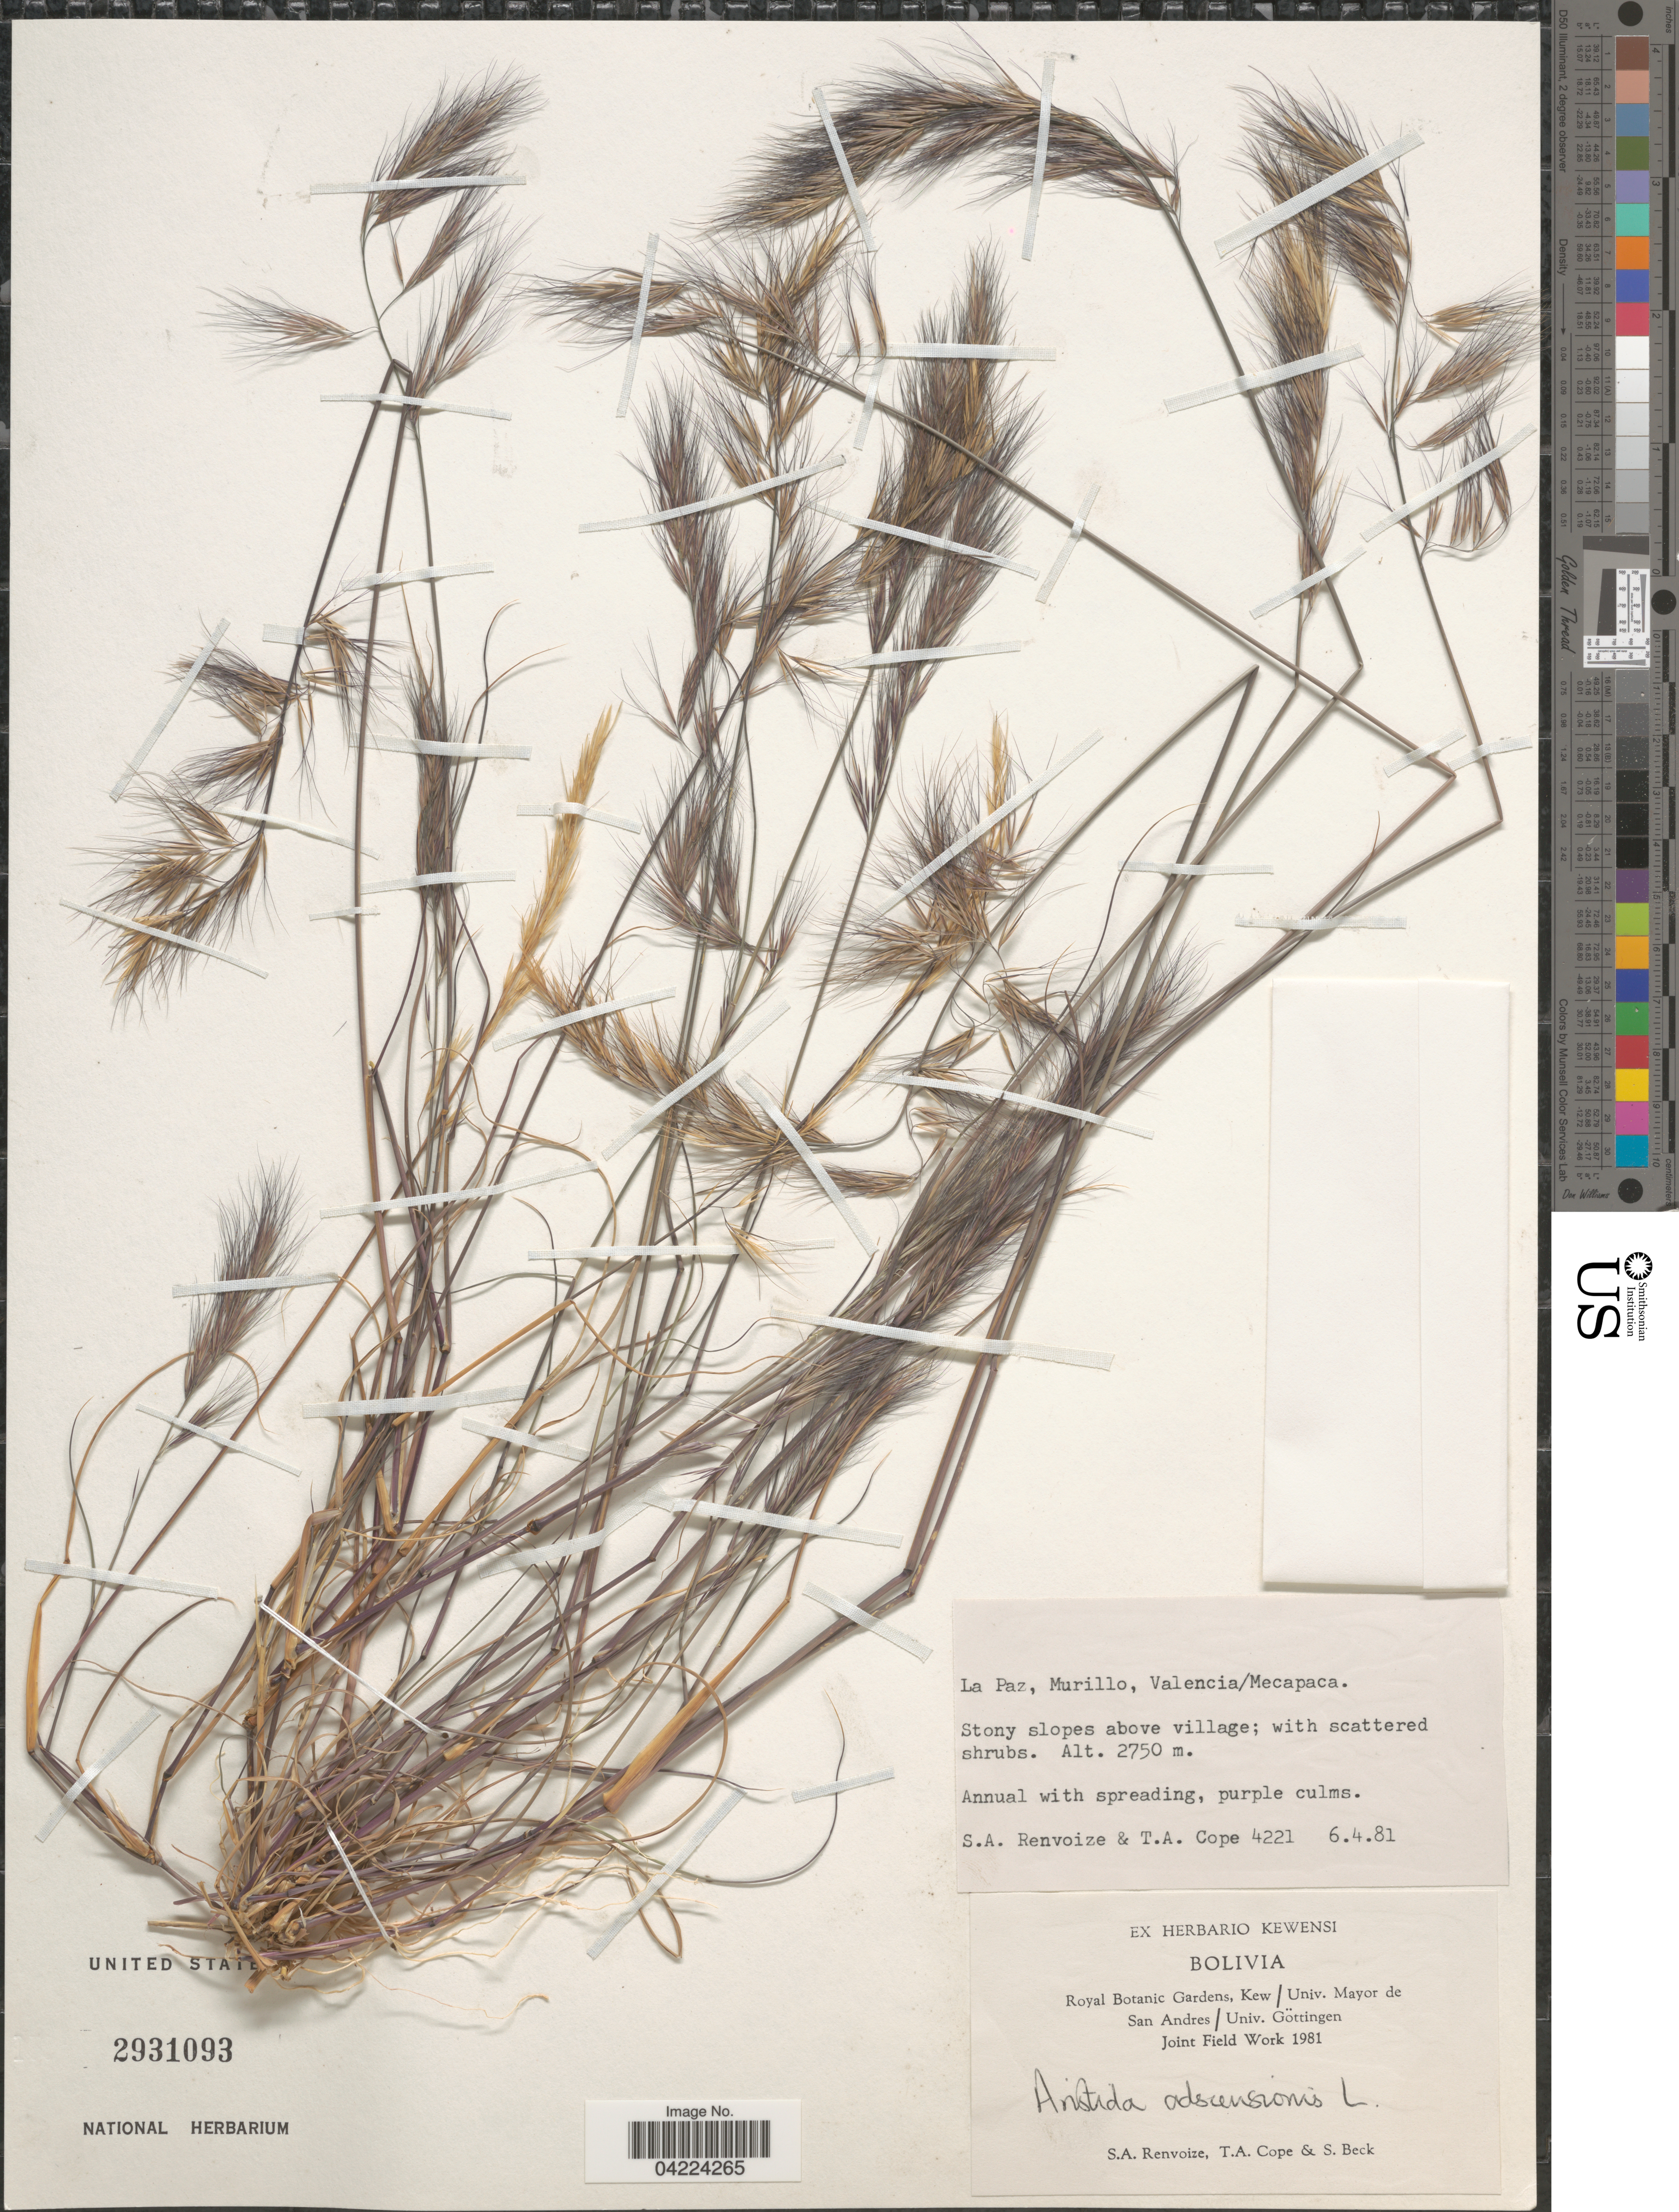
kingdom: Plantae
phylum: Tracheophyta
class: Liliopsida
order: Poales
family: Poaceae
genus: Aristida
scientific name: Aristida adscensionis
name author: L.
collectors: S. A. Renvoize & T. A. Cope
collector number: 4221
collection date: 1981-04-06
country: Bolivia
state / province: La Paz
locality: Royal Botanic Gardens, Kew/ Univ. Mayor de San Andres/ Univ. Göttingen Joint Field Work 1981. Murillo. Valencia/Mecapaca. Stony slopes above village.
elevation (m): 2750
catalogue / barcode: US 2931093